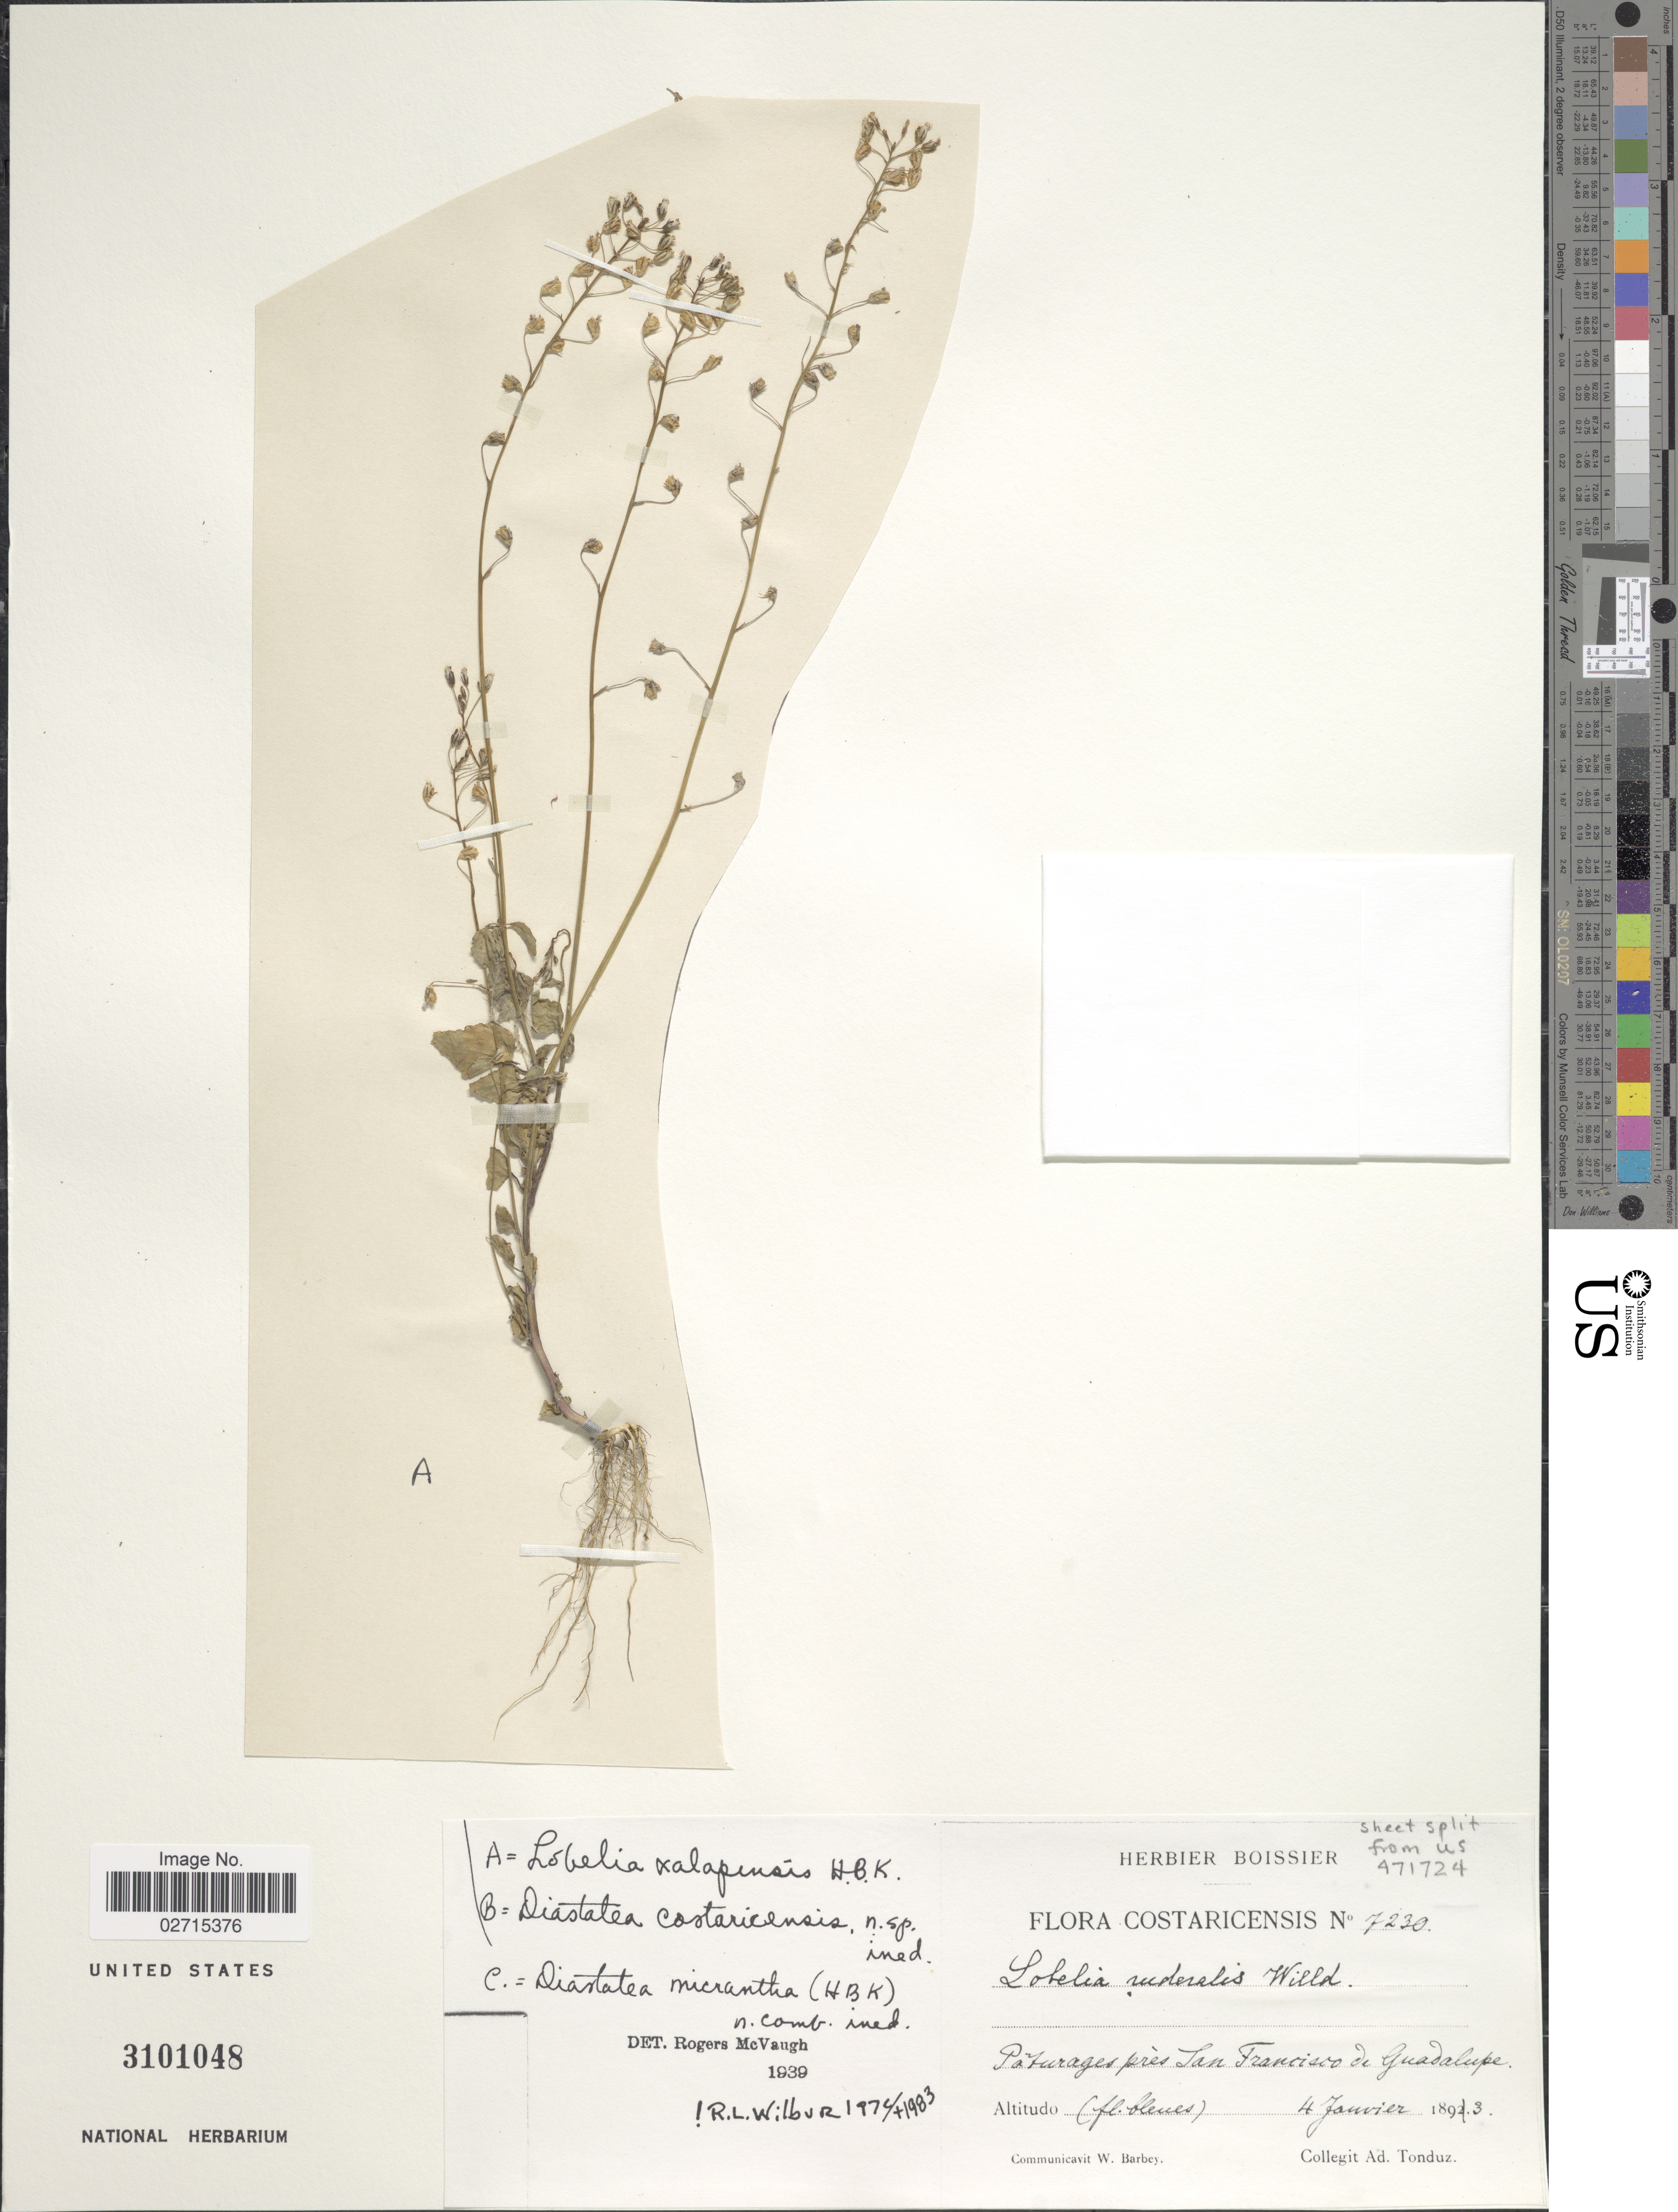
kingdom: Plantae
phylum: Tracheophyta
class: Magnoliopsida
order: Asterales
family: Campanulaceae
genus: Lobelia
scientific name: Lobelia xalapensis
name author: Kunth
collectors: A. Tonduz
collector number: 7230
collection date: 1893-01-04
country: Costa Rica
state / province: San José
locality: Pâturages près San Francisco de Guadalupe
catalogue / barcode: US 3101048